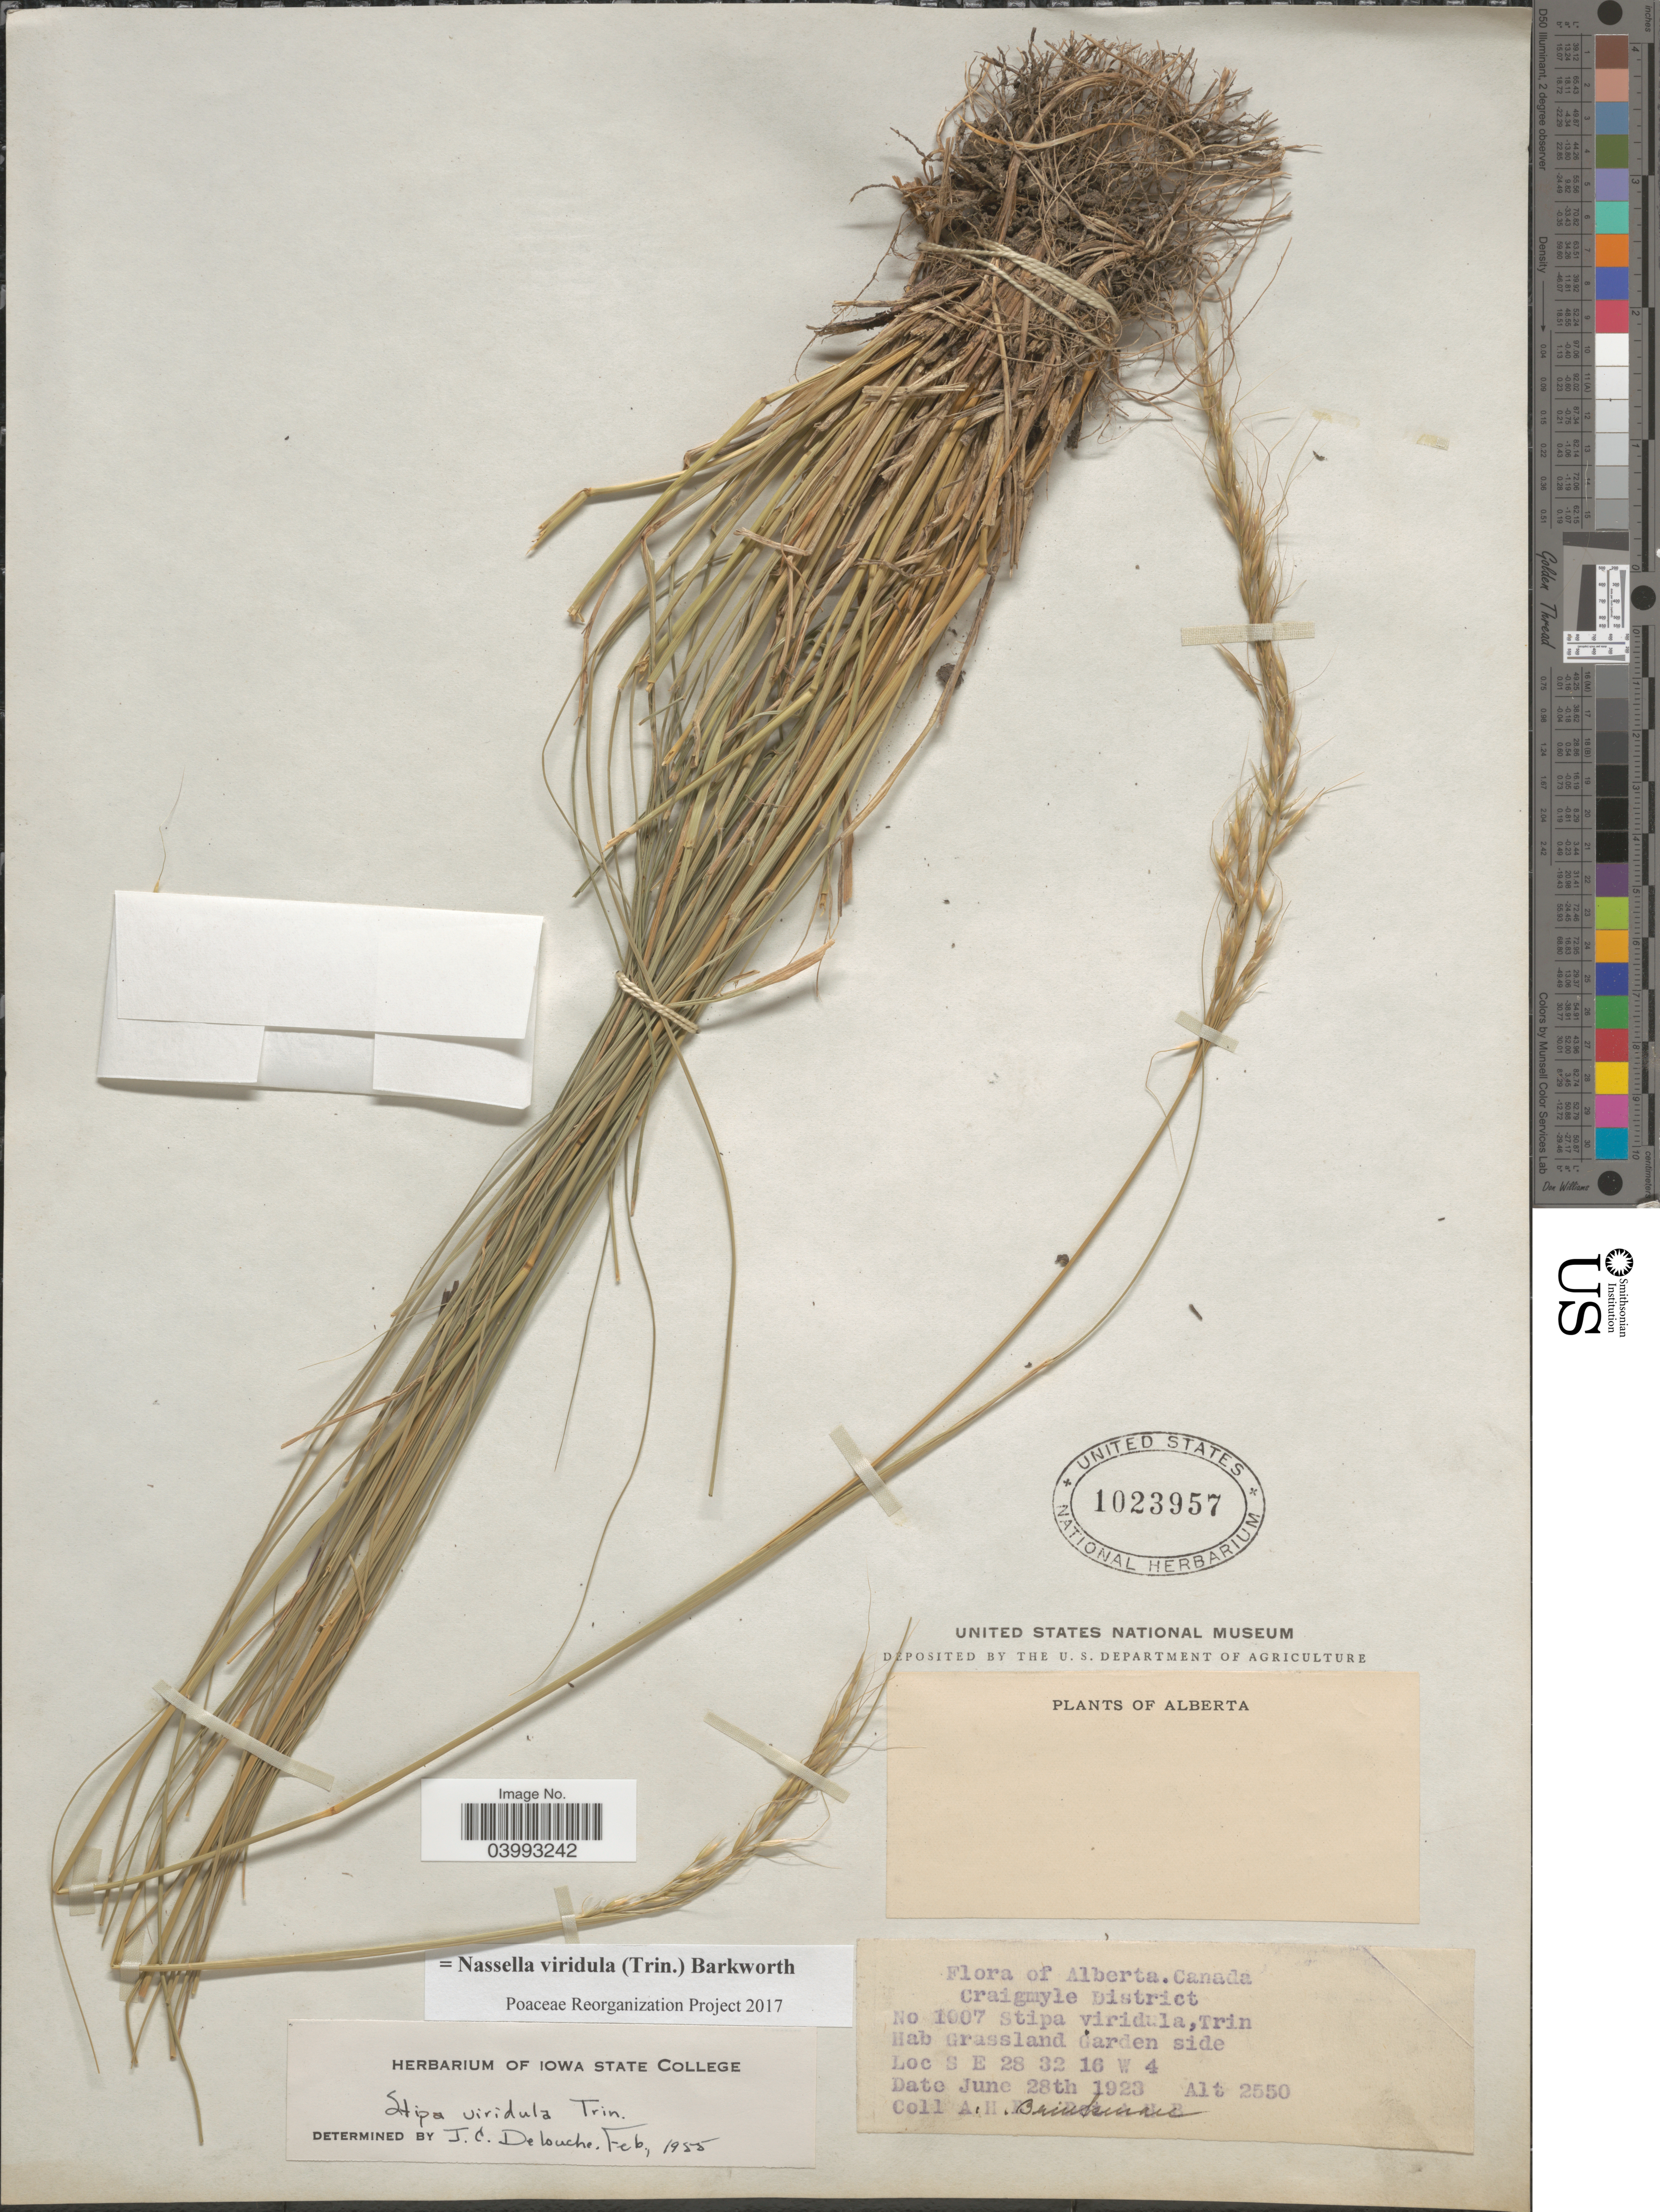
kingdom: Plantae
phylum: Tracheophyta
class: Liliopsida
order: Poales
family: Poaceae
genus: Nassella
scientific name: Nassella viridula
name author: (Trin.) Barkworth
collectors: A. Brinkman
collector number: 1007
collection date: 1923-06-28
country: Canada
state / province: Alberta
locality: Craigmyle District. Grassland Garden side. S E 28 32 16 W 4.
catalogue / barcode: US 1023957